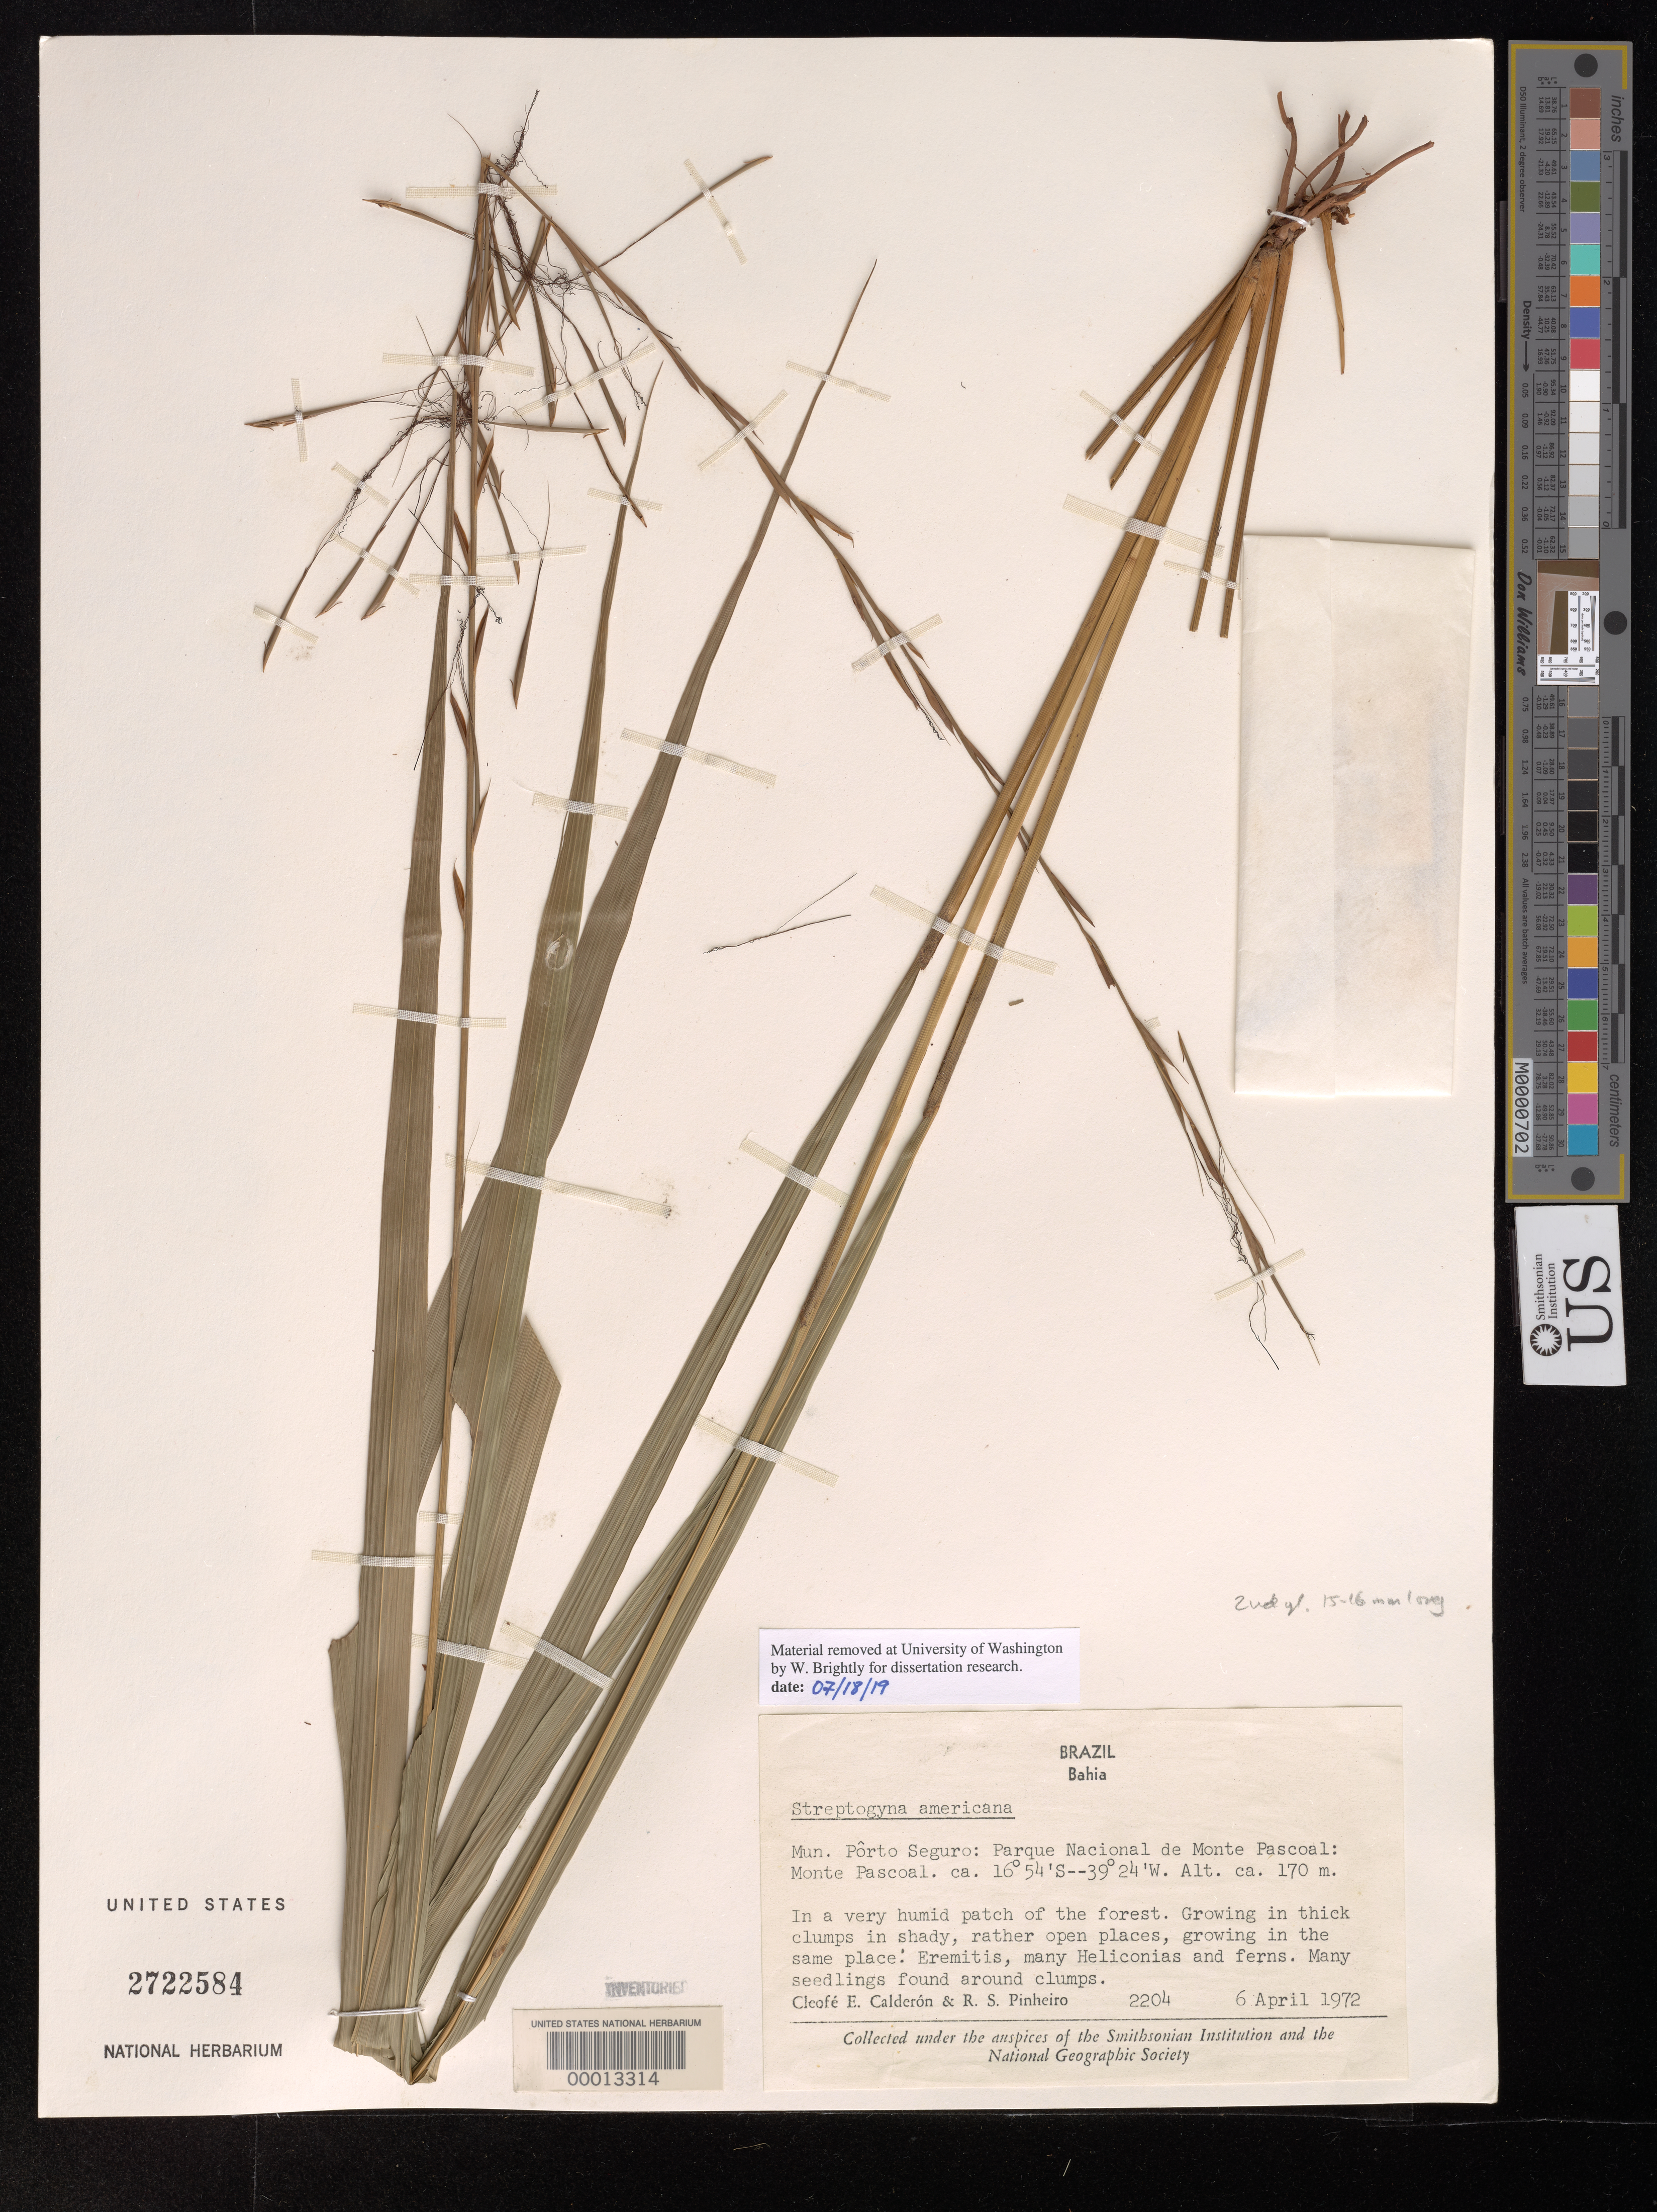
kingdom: Plantae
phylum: Tracheophyta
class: Liliopsida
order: Poales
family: Poaceae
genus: Streptogyna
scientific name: Streptogyna americana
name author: C.E. Hubb.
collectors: C. E. Calderón & R. S. Pinheiro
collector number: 2204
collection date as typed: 06 Apr 1972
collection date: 1972-04-06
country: Brazil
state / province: Bahia / São Paulo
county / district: Pôrto Seguro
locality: Parque nacional de monte pascoal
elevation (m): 170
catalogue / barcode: US 2722584